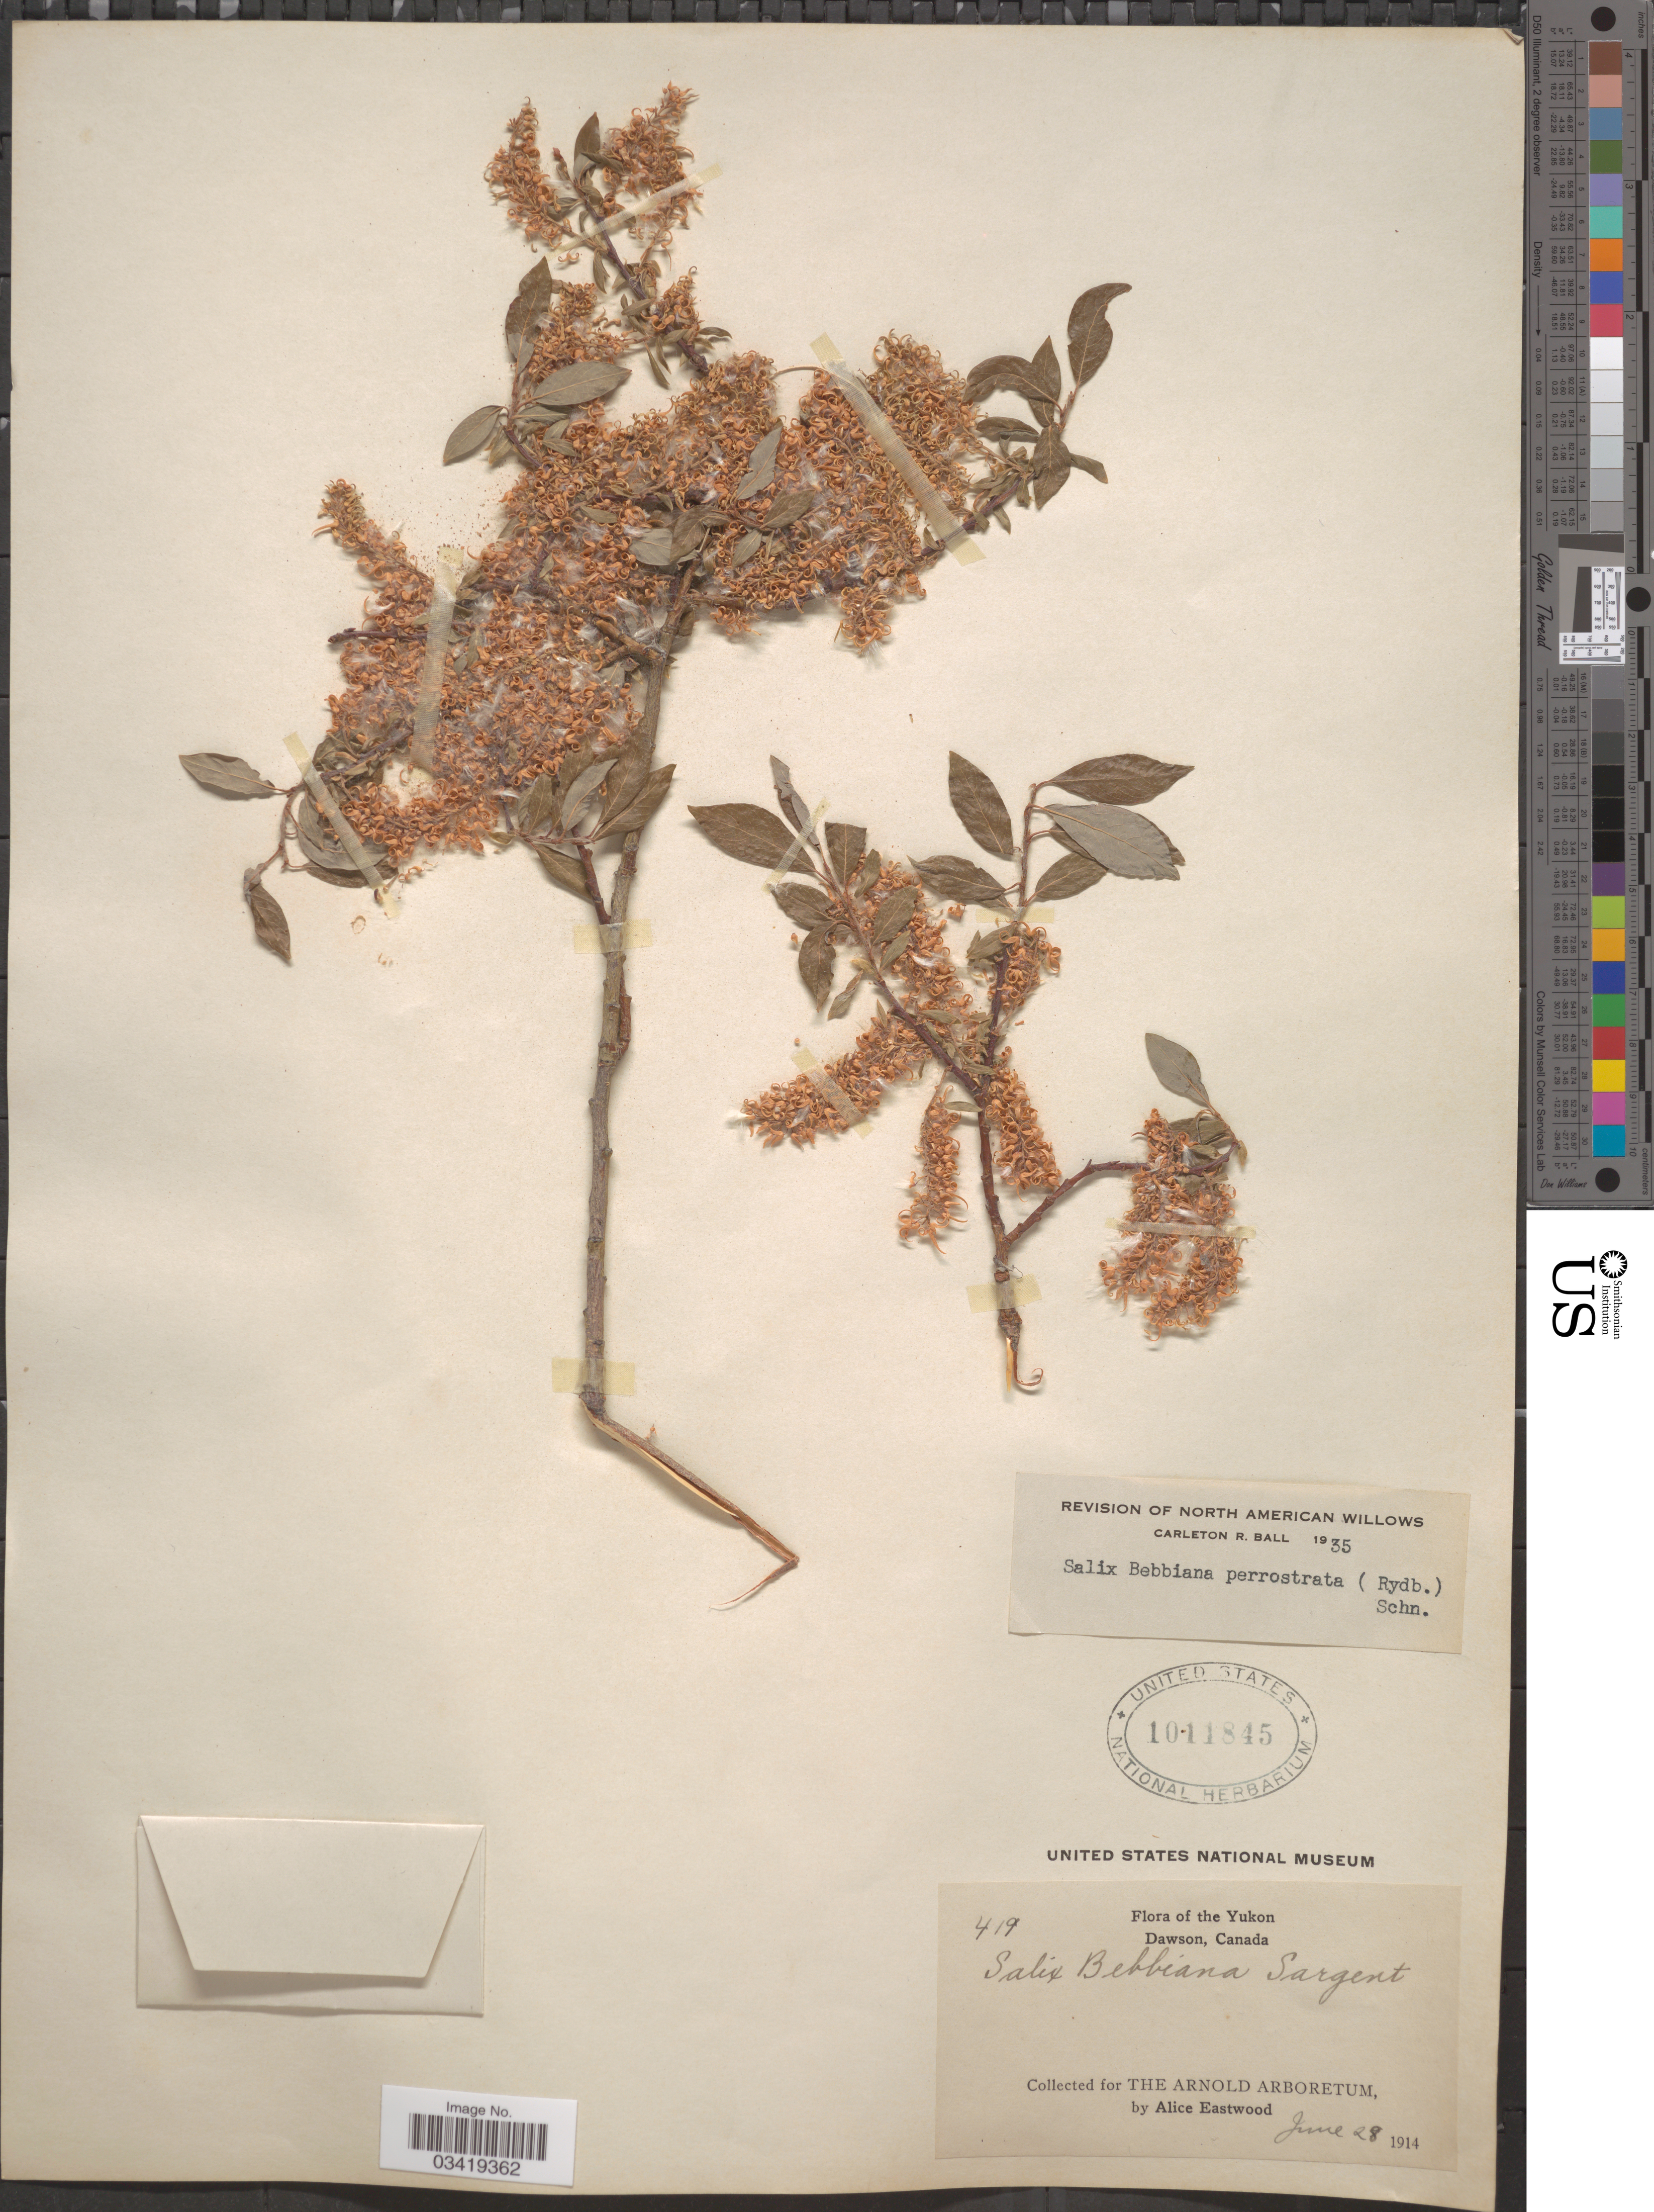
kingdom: Plantae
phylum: Tracheophyta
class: Magnoliopsida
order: Malpighiales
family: Salicaceae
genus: Salix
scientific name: Salix bebbiana var. perrostrata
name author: Sarg.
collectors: A. Eastwood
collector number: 419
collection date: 1914-06-28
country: Canada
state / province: Yukon Territory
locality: Yukon. Dawson.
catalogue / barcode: US 1011845